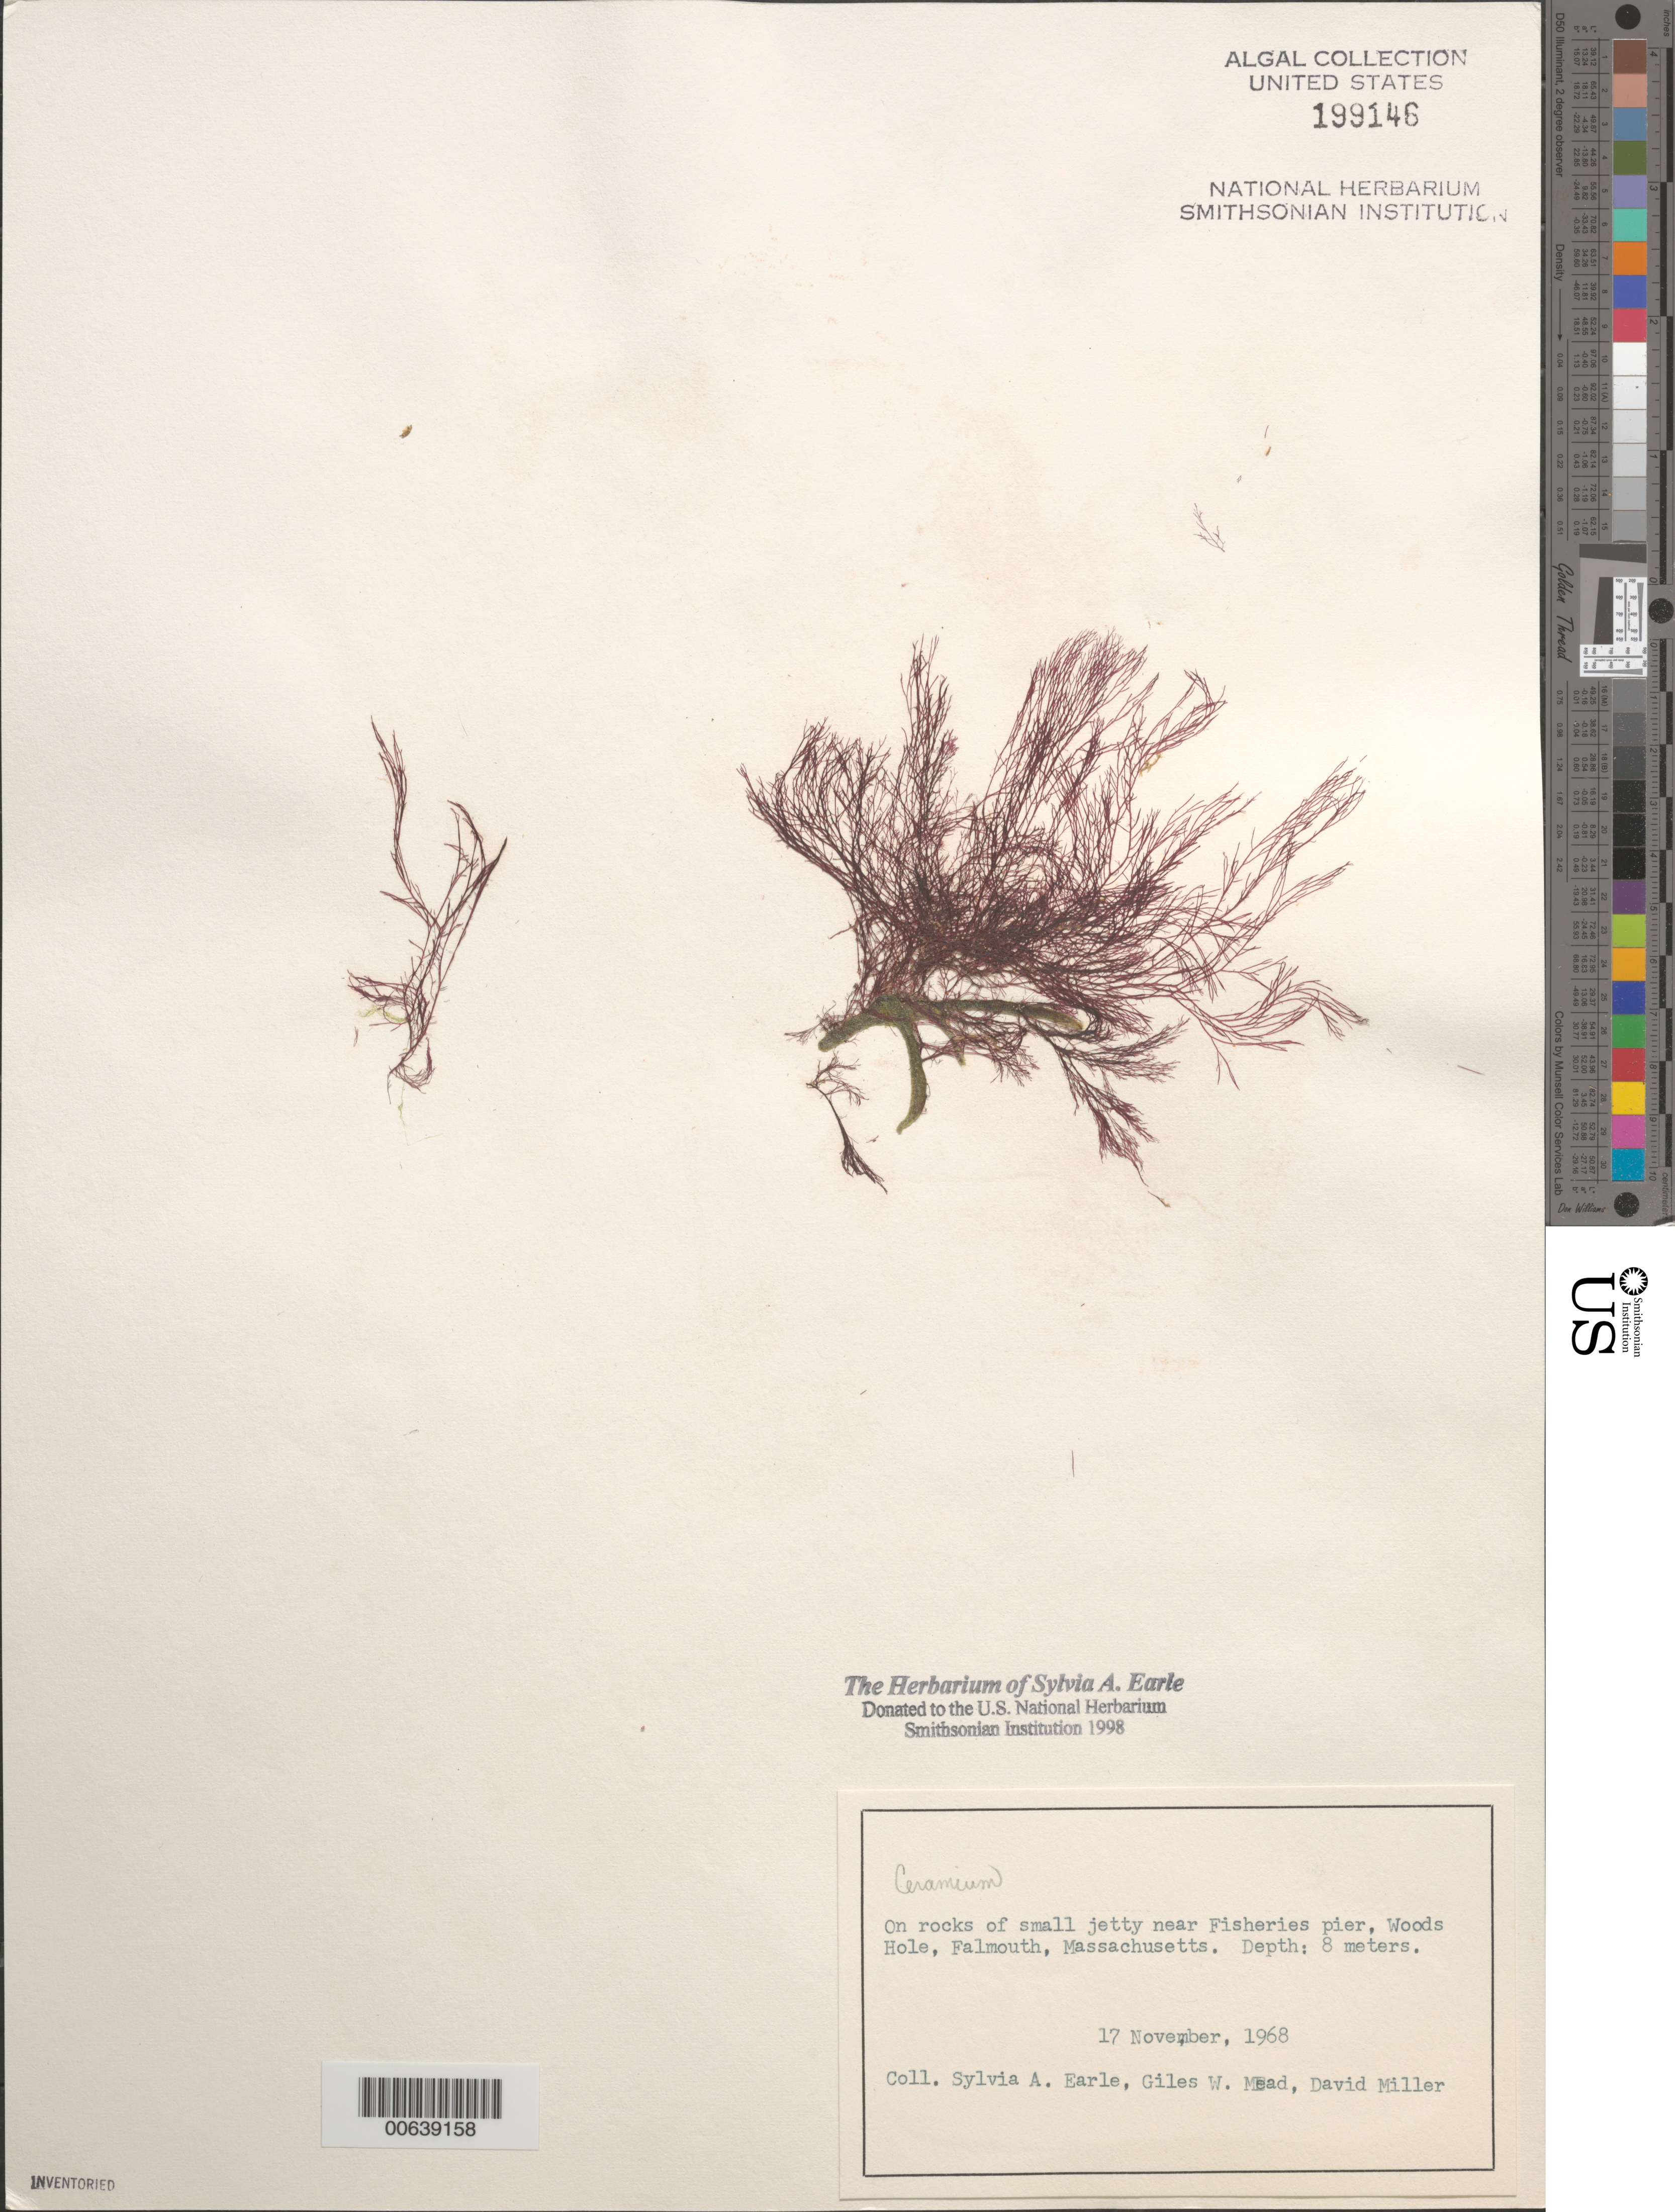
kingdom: Plantae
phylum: Rhodophyta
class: Florideophyceae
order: Ceramiales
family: Ceramiaceae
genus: Ceramium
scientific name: Ceramium sp.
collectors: S. A. Earle, G. W. Mead & D. Miller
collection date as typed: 17 Nov 1968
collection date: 1968-11-17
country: United States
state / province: Massachusetts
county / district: Barnstable County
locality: Woods Hole, Fisheries pier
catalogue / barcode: US 199146